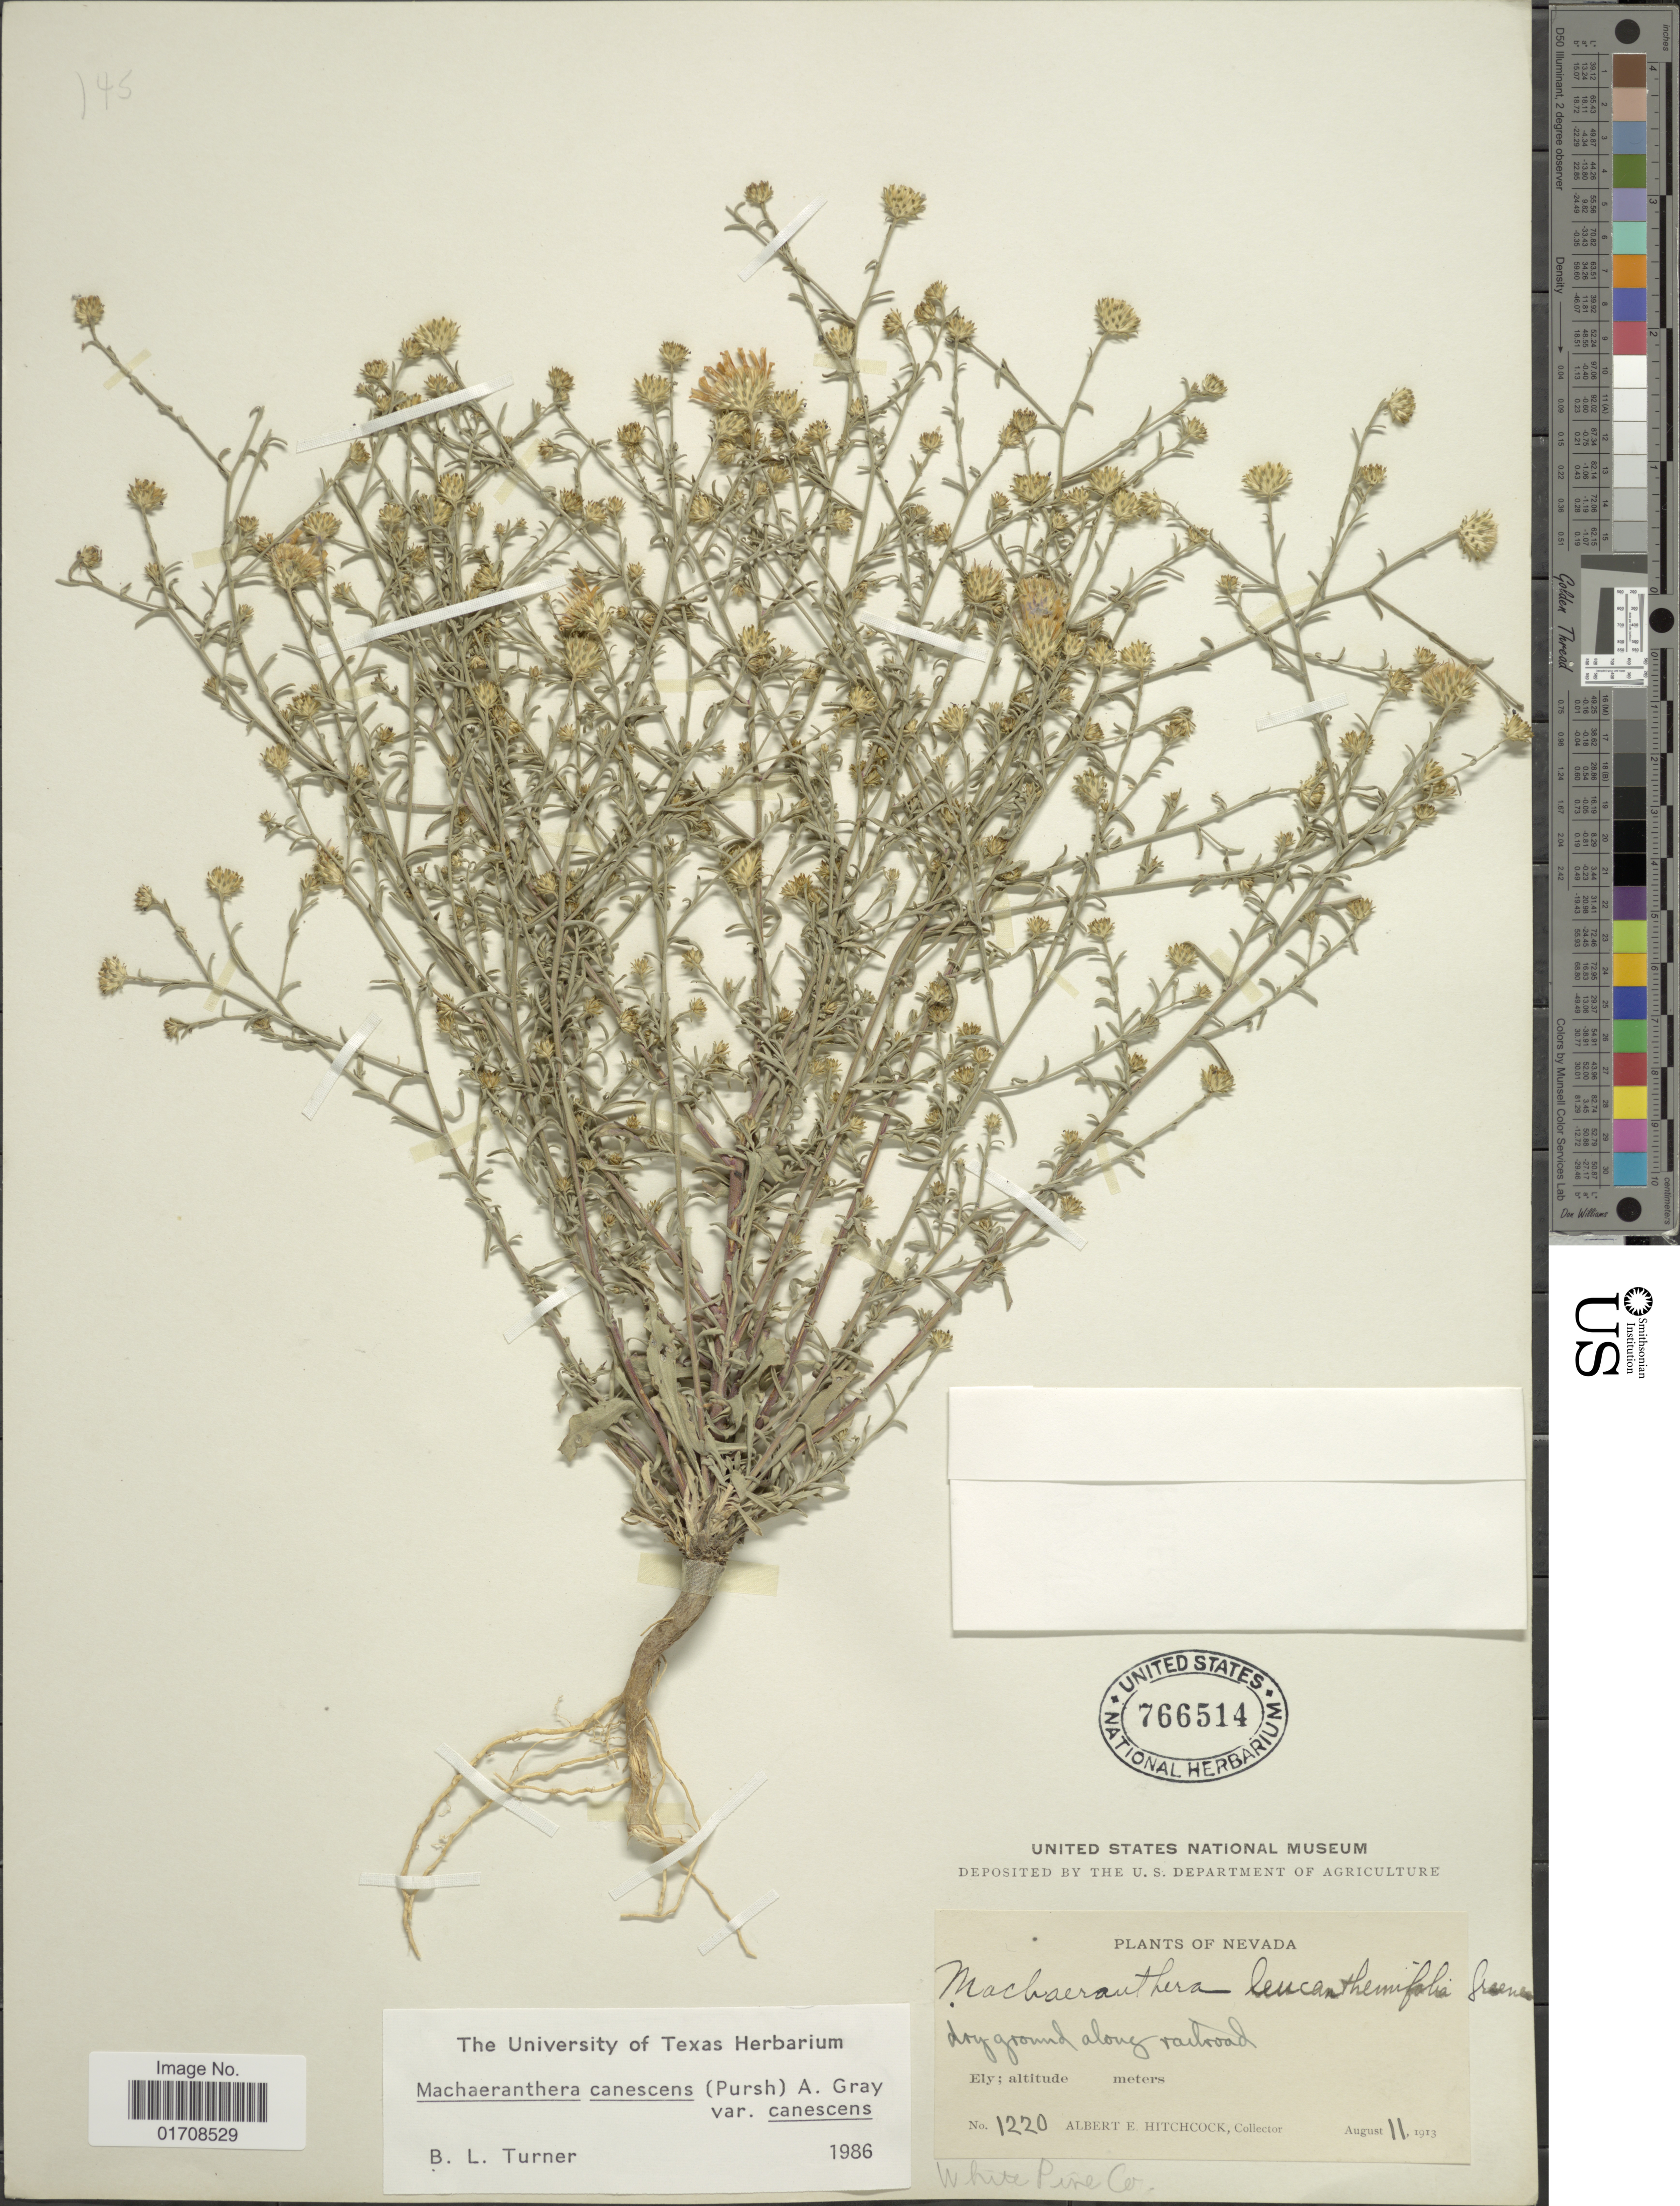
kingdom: Plantae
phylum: Tracheophyta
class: Magnoliopsida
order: Asterales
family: Asteraceae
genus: Machaeranthera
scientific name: Machaeranthera canescens var. canescens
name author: (Pursh) A. Gray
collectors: A. Hitchcock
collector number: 1220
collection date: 1913-08-11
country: United States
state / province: Nevada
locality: Ely, White Pine Co.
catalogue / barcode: US 766514